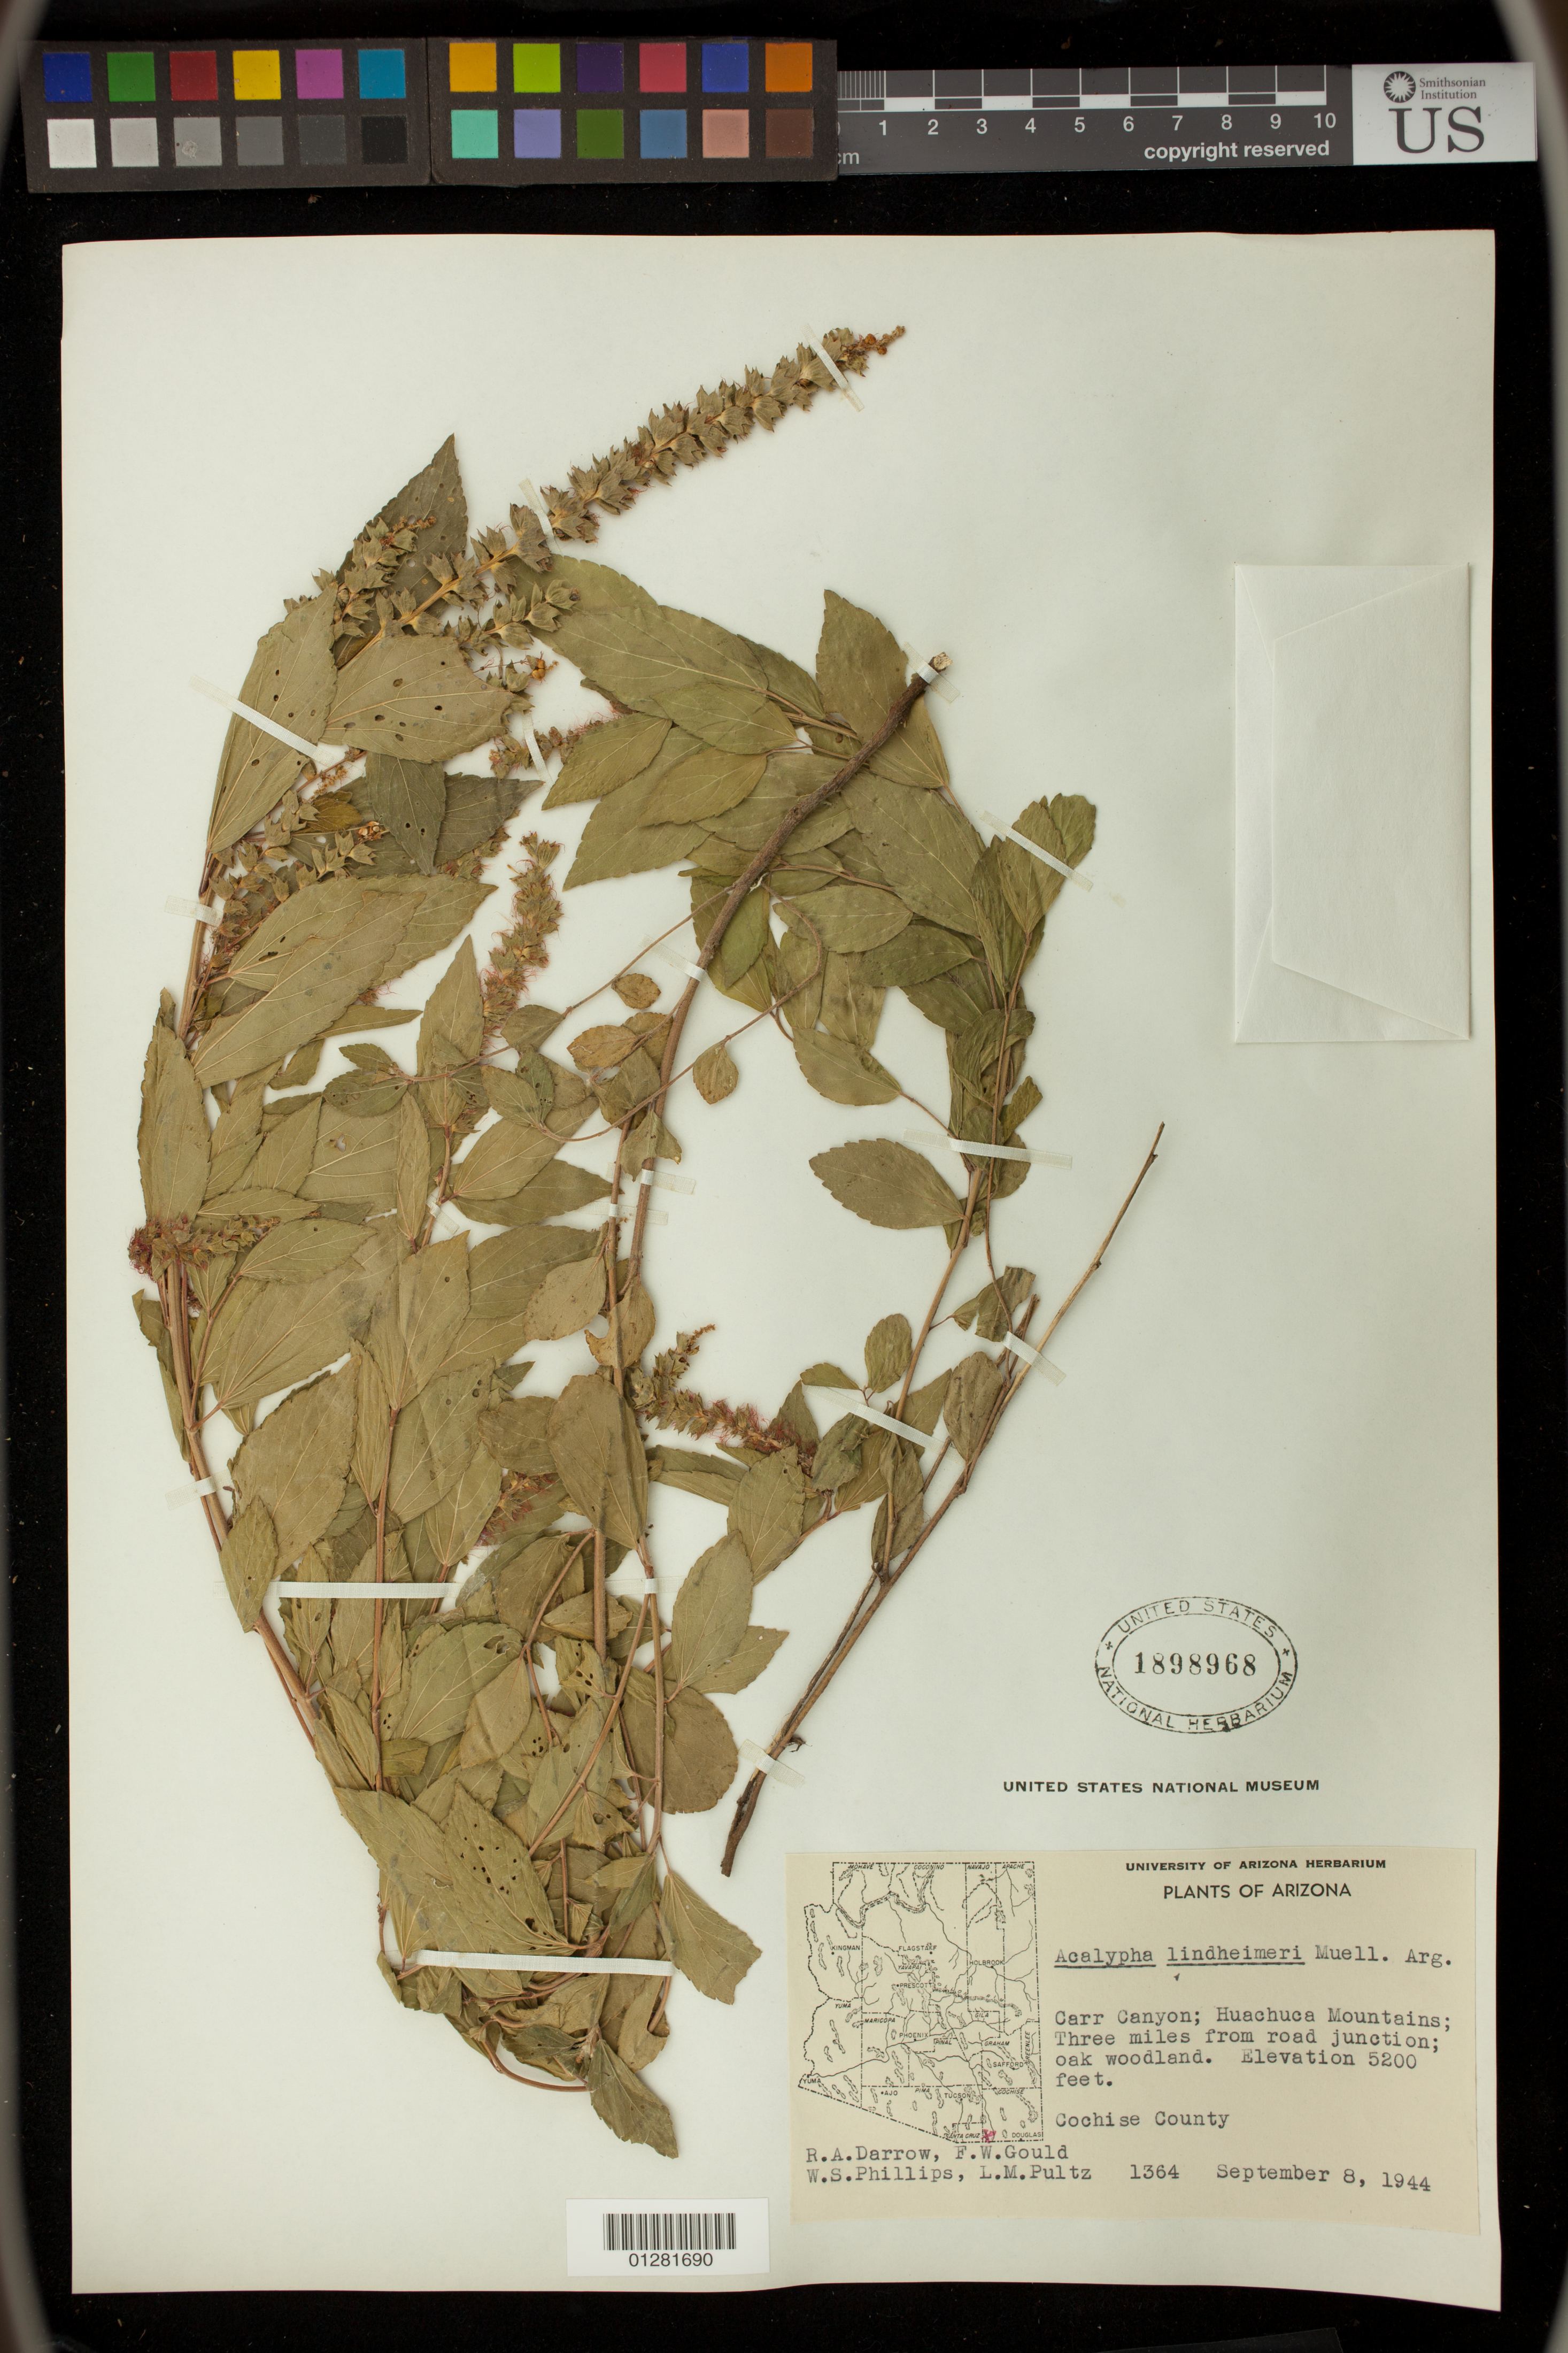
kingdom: Plantae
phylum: Tracheophyta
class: Magnoliopsida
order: Malpighiales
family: Euphorbiaceae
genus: Acalypha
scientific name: Acalypha lindheimeri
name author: Müll. Arg.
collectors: R. A. Darrow, F. W. Gould, L. Pultz & W. S. Phillips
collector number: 1364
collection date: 1944-09-08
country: United States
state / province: Arizona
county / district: Cochise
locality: Carr Canyon: Huachuca Mountains; Three miles from road junction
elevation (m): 1585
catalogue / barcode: US 1898968